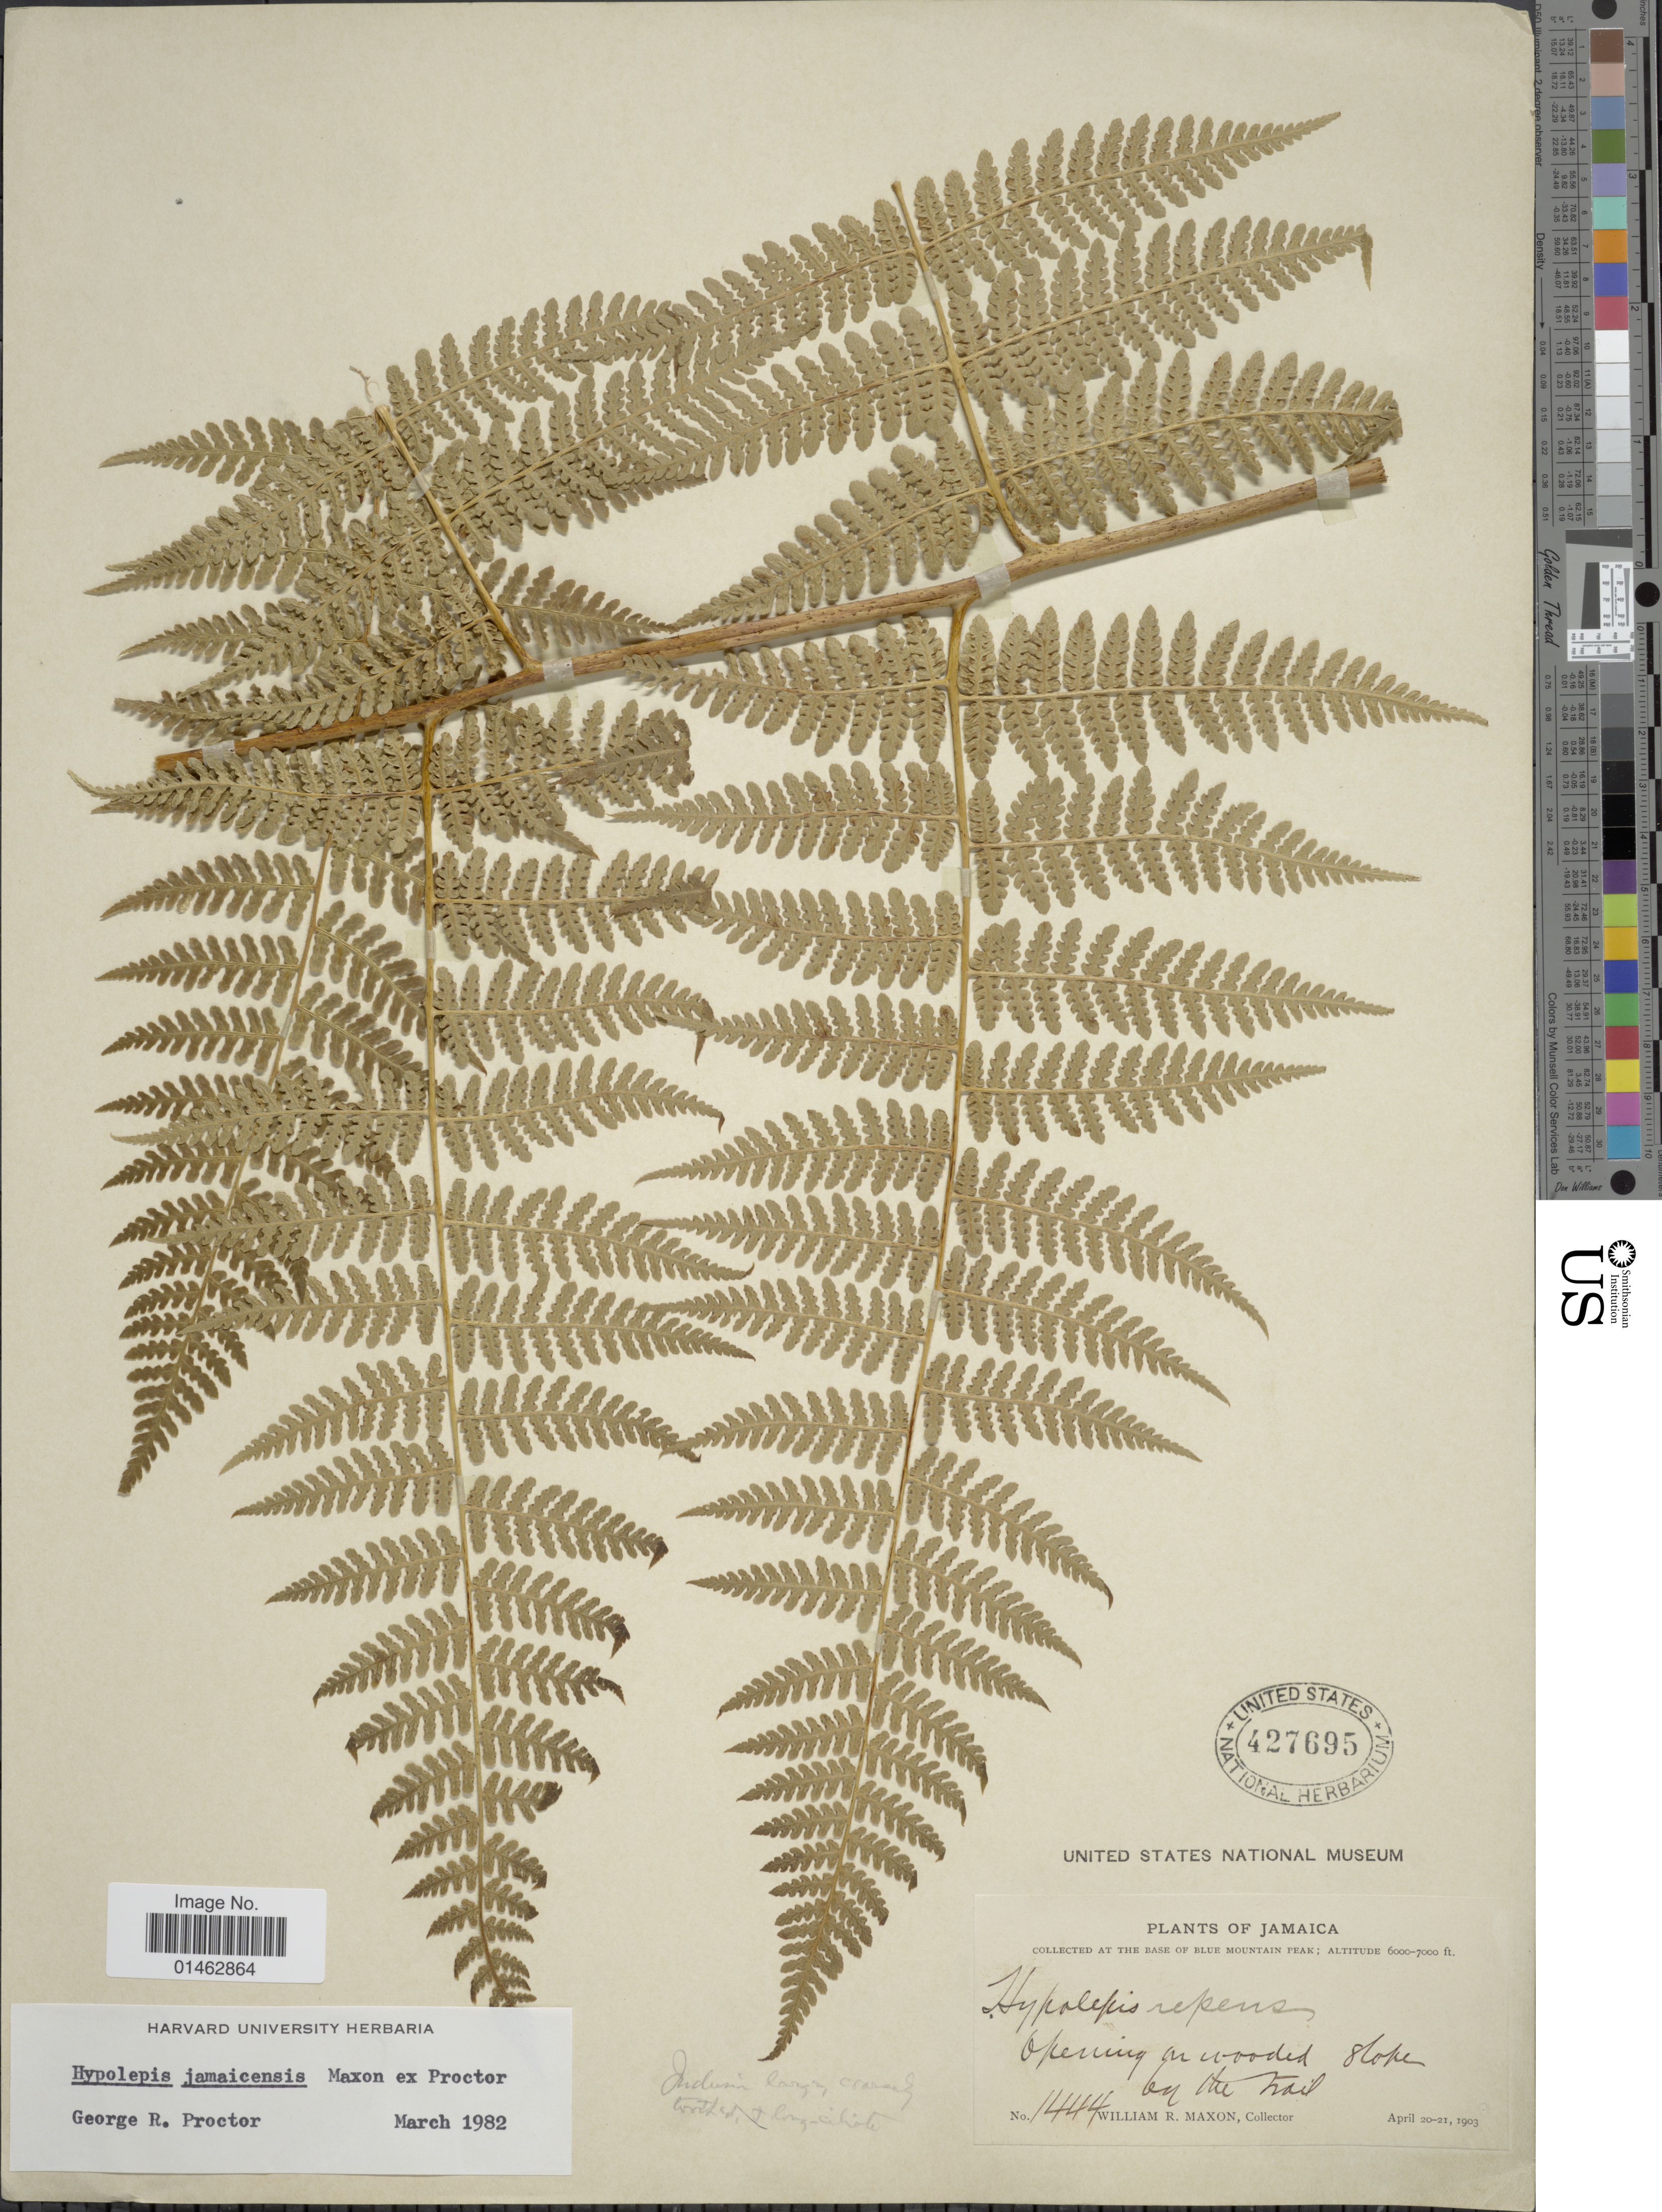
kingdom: Plantae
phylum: Tracheophyta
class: Polypodiopsida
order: Polypodiales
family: Dennstaedtiaceae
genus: Hypolepis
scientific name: Hypolepis jamaicensis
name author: Maxon ex Proctor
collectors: W. R. Maxon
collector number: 1444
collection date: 1903-04-20/1903-04-21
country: Jamaica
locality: At the base of Blue Mountains Peak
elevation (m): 1829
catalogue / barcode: US 427695